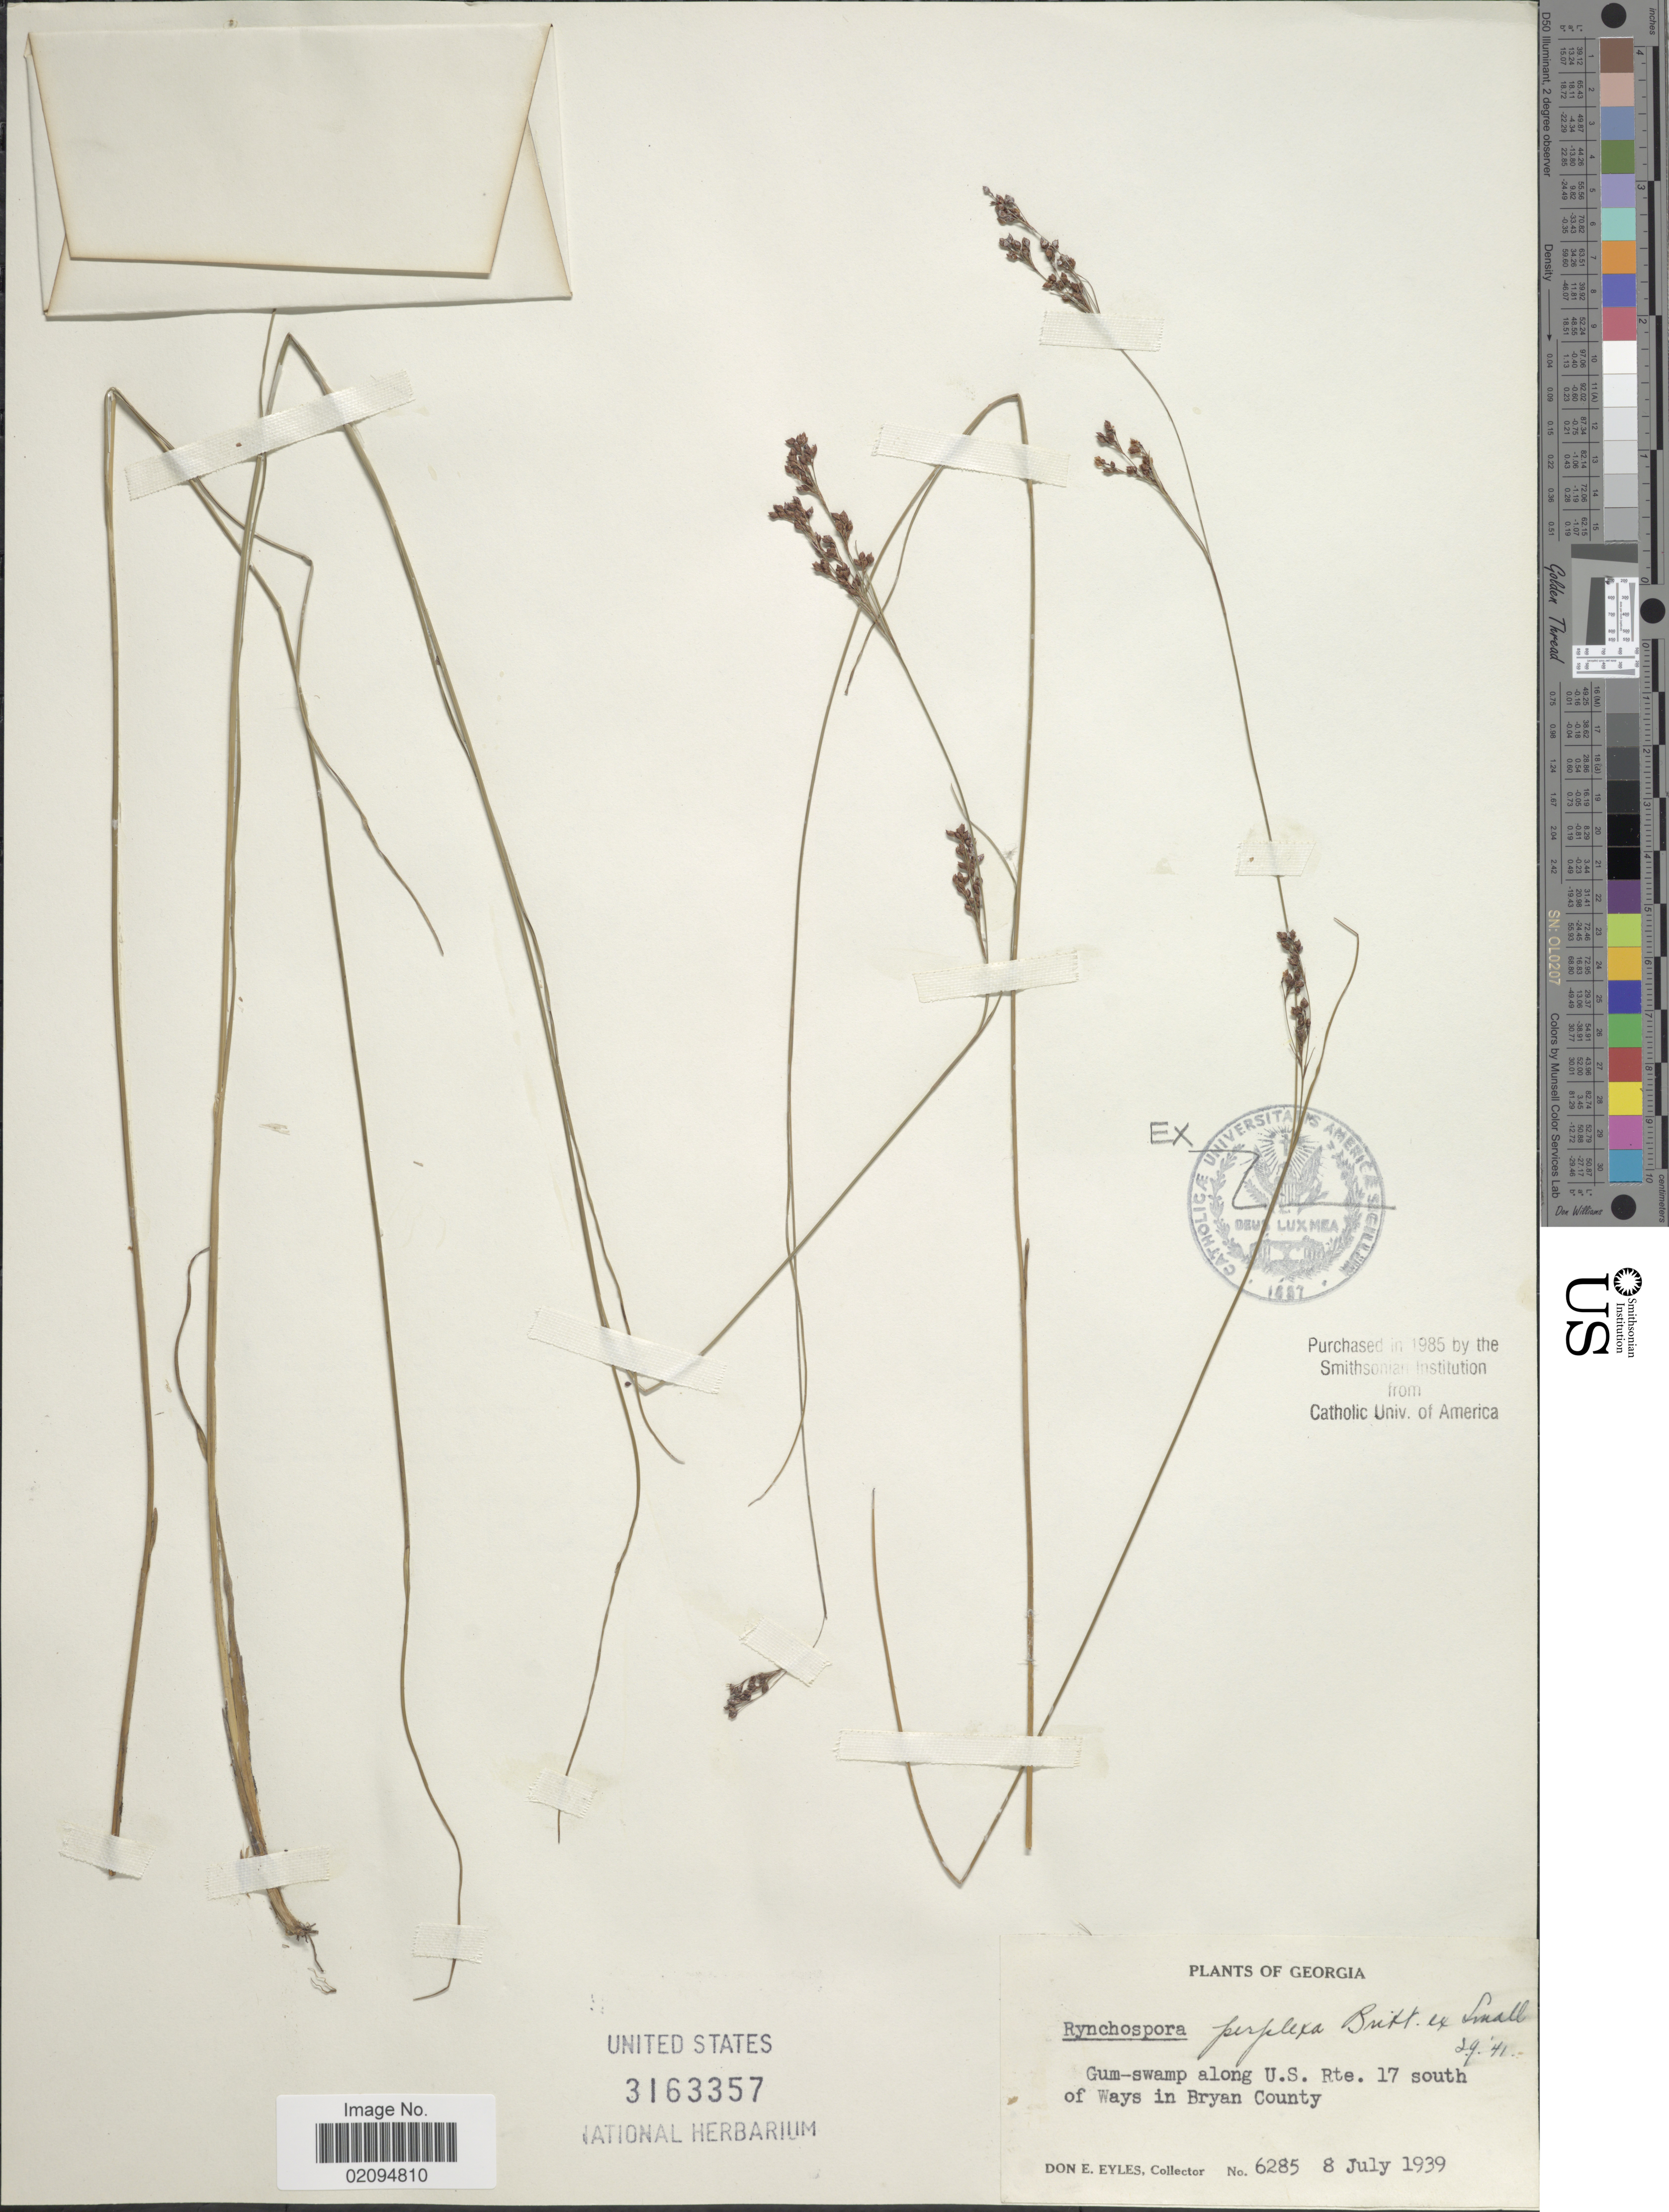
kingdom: Plantae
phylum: Tracheophyta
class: Liliopsida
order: Poales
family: Cyperaceae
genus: Rhynchospora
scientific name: Rhynchospora perplexa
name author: Britton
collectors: D. Eyles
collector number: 6285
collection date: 1939-07-08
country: United States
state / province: Georgia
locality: Along U. S. Rte. 17 south of Ways in Bryan County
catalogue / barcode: US 3163357